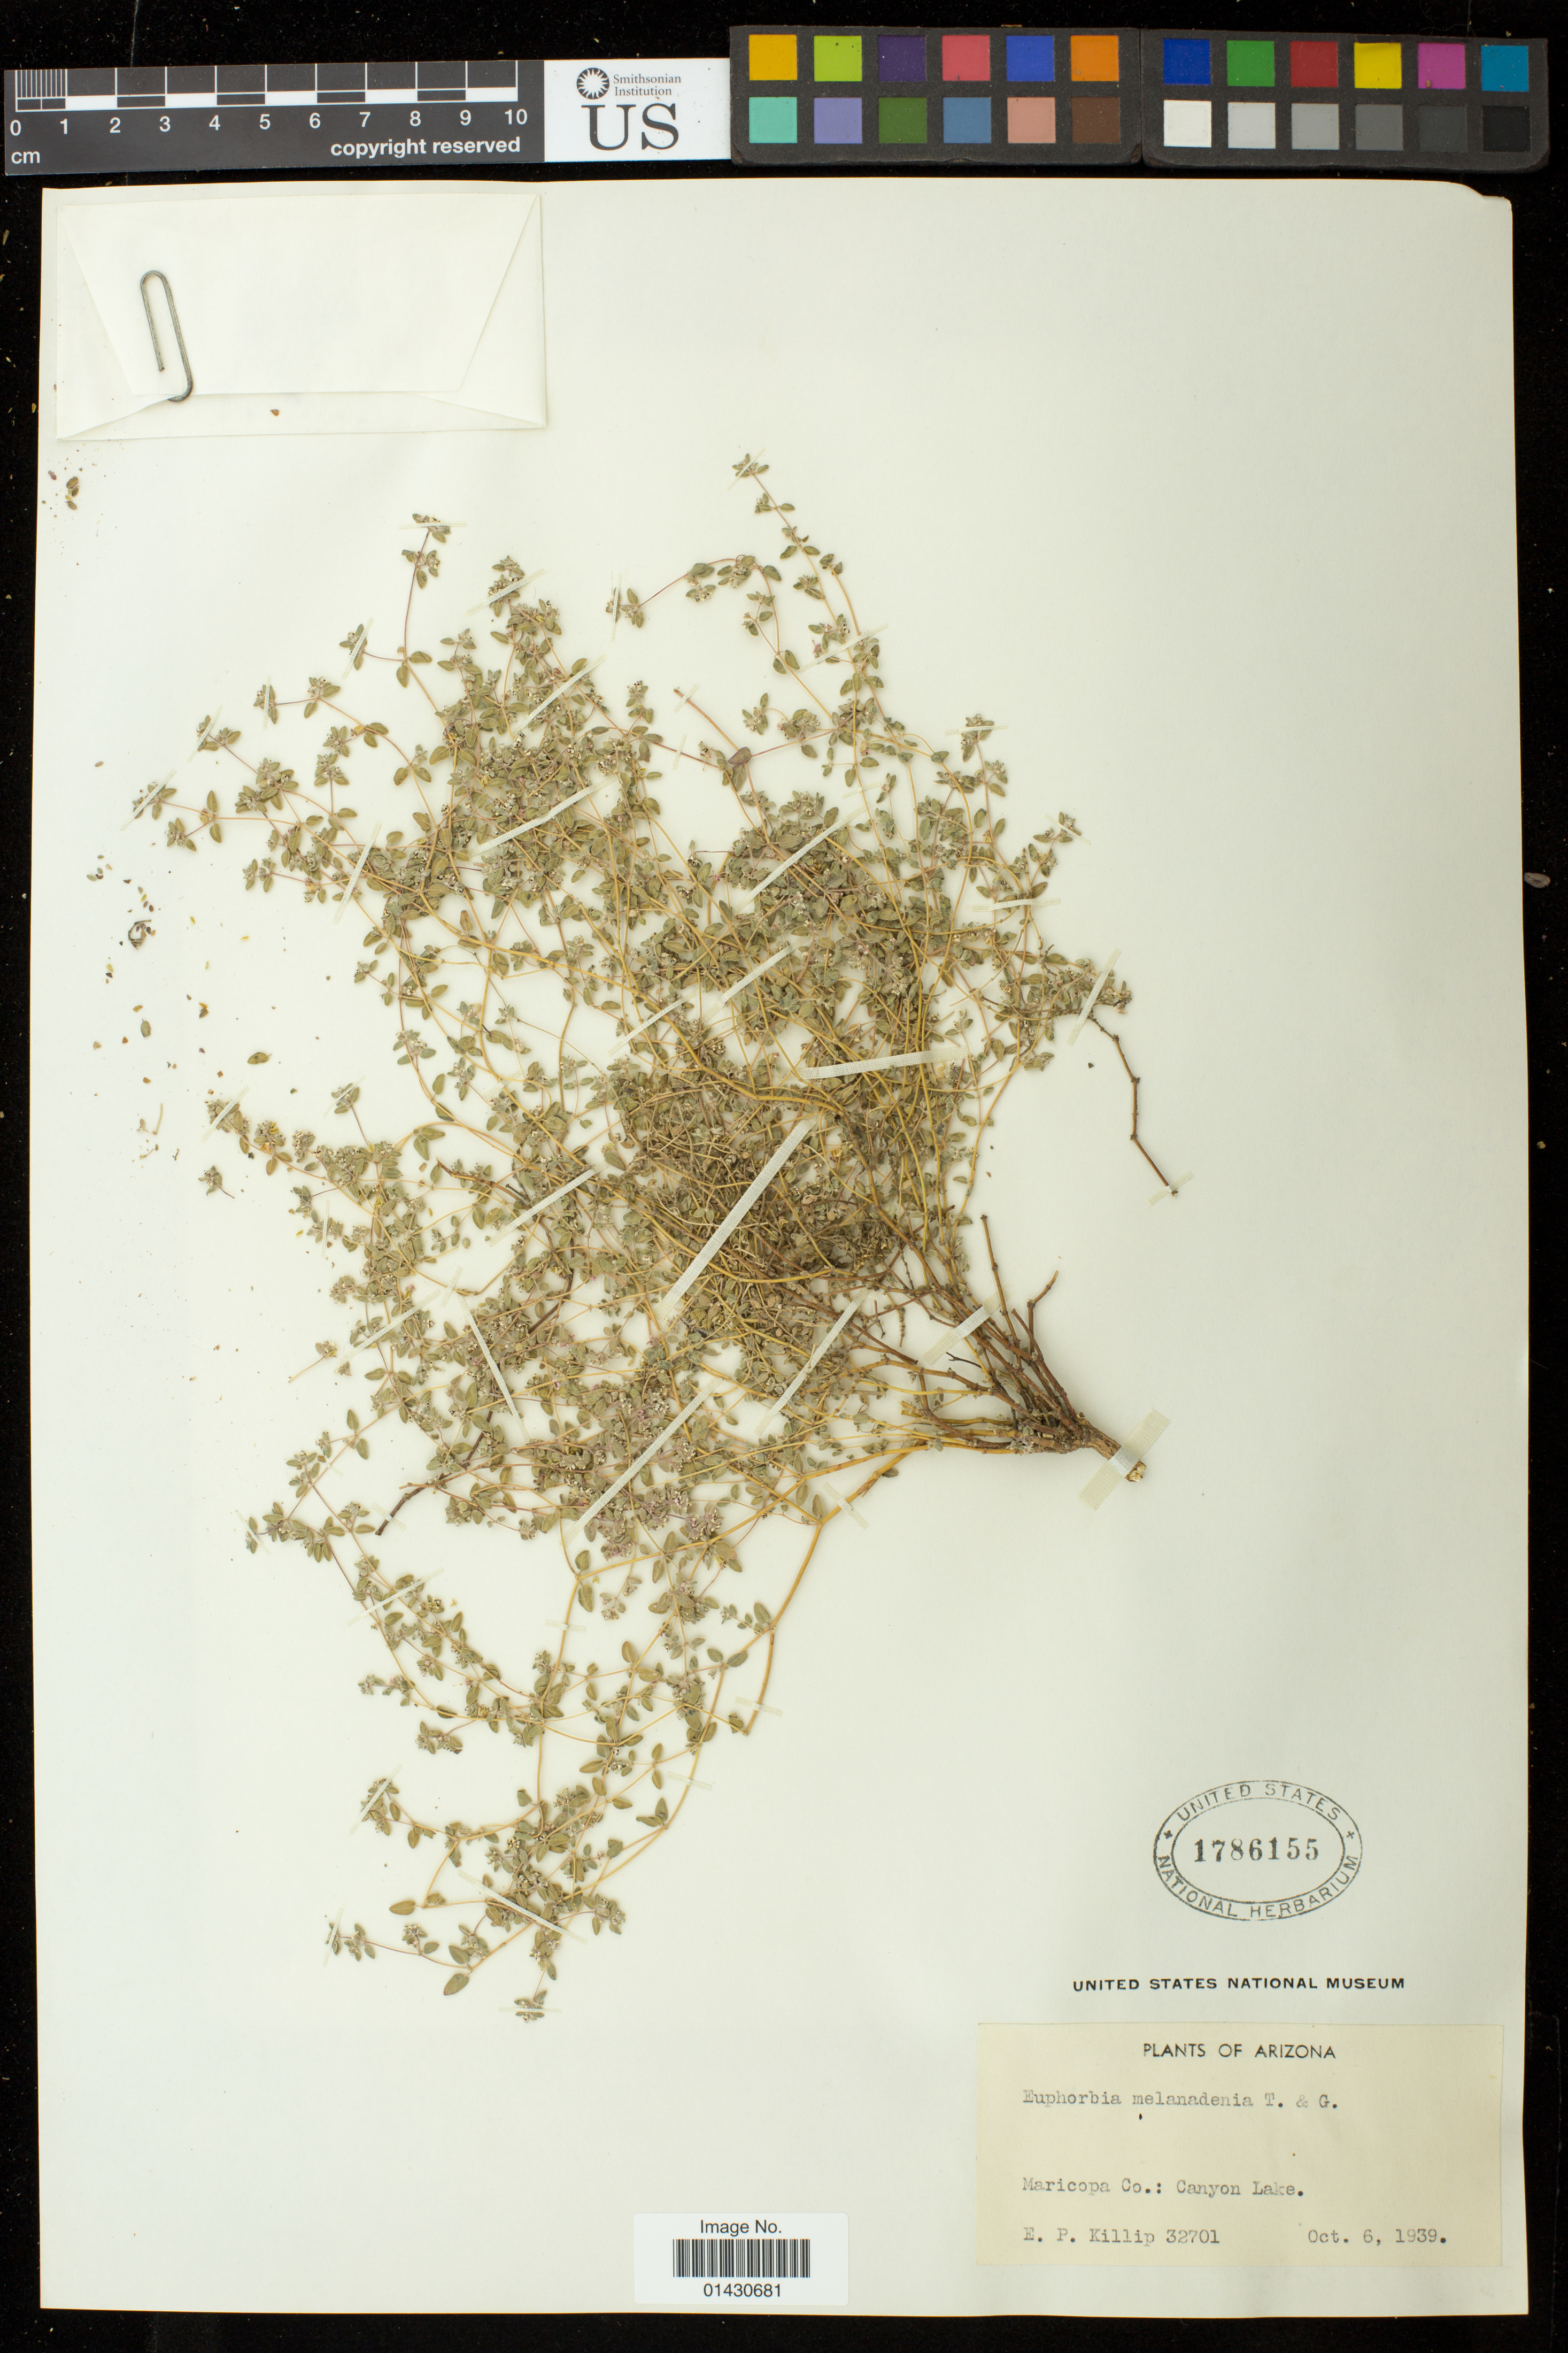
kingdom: Plantae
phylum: Tracheophyta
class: Magnoliopsida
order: Malpighiales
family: Euphorbiaceae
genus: Euphorbia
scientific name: Euphorbia melanadenia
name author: Torr.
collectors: E. P. Killip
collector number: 32701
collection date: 1939-10-06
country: United States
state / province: Arizona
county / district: Maricopa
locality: Canyon Lake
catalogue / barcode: US 1786155